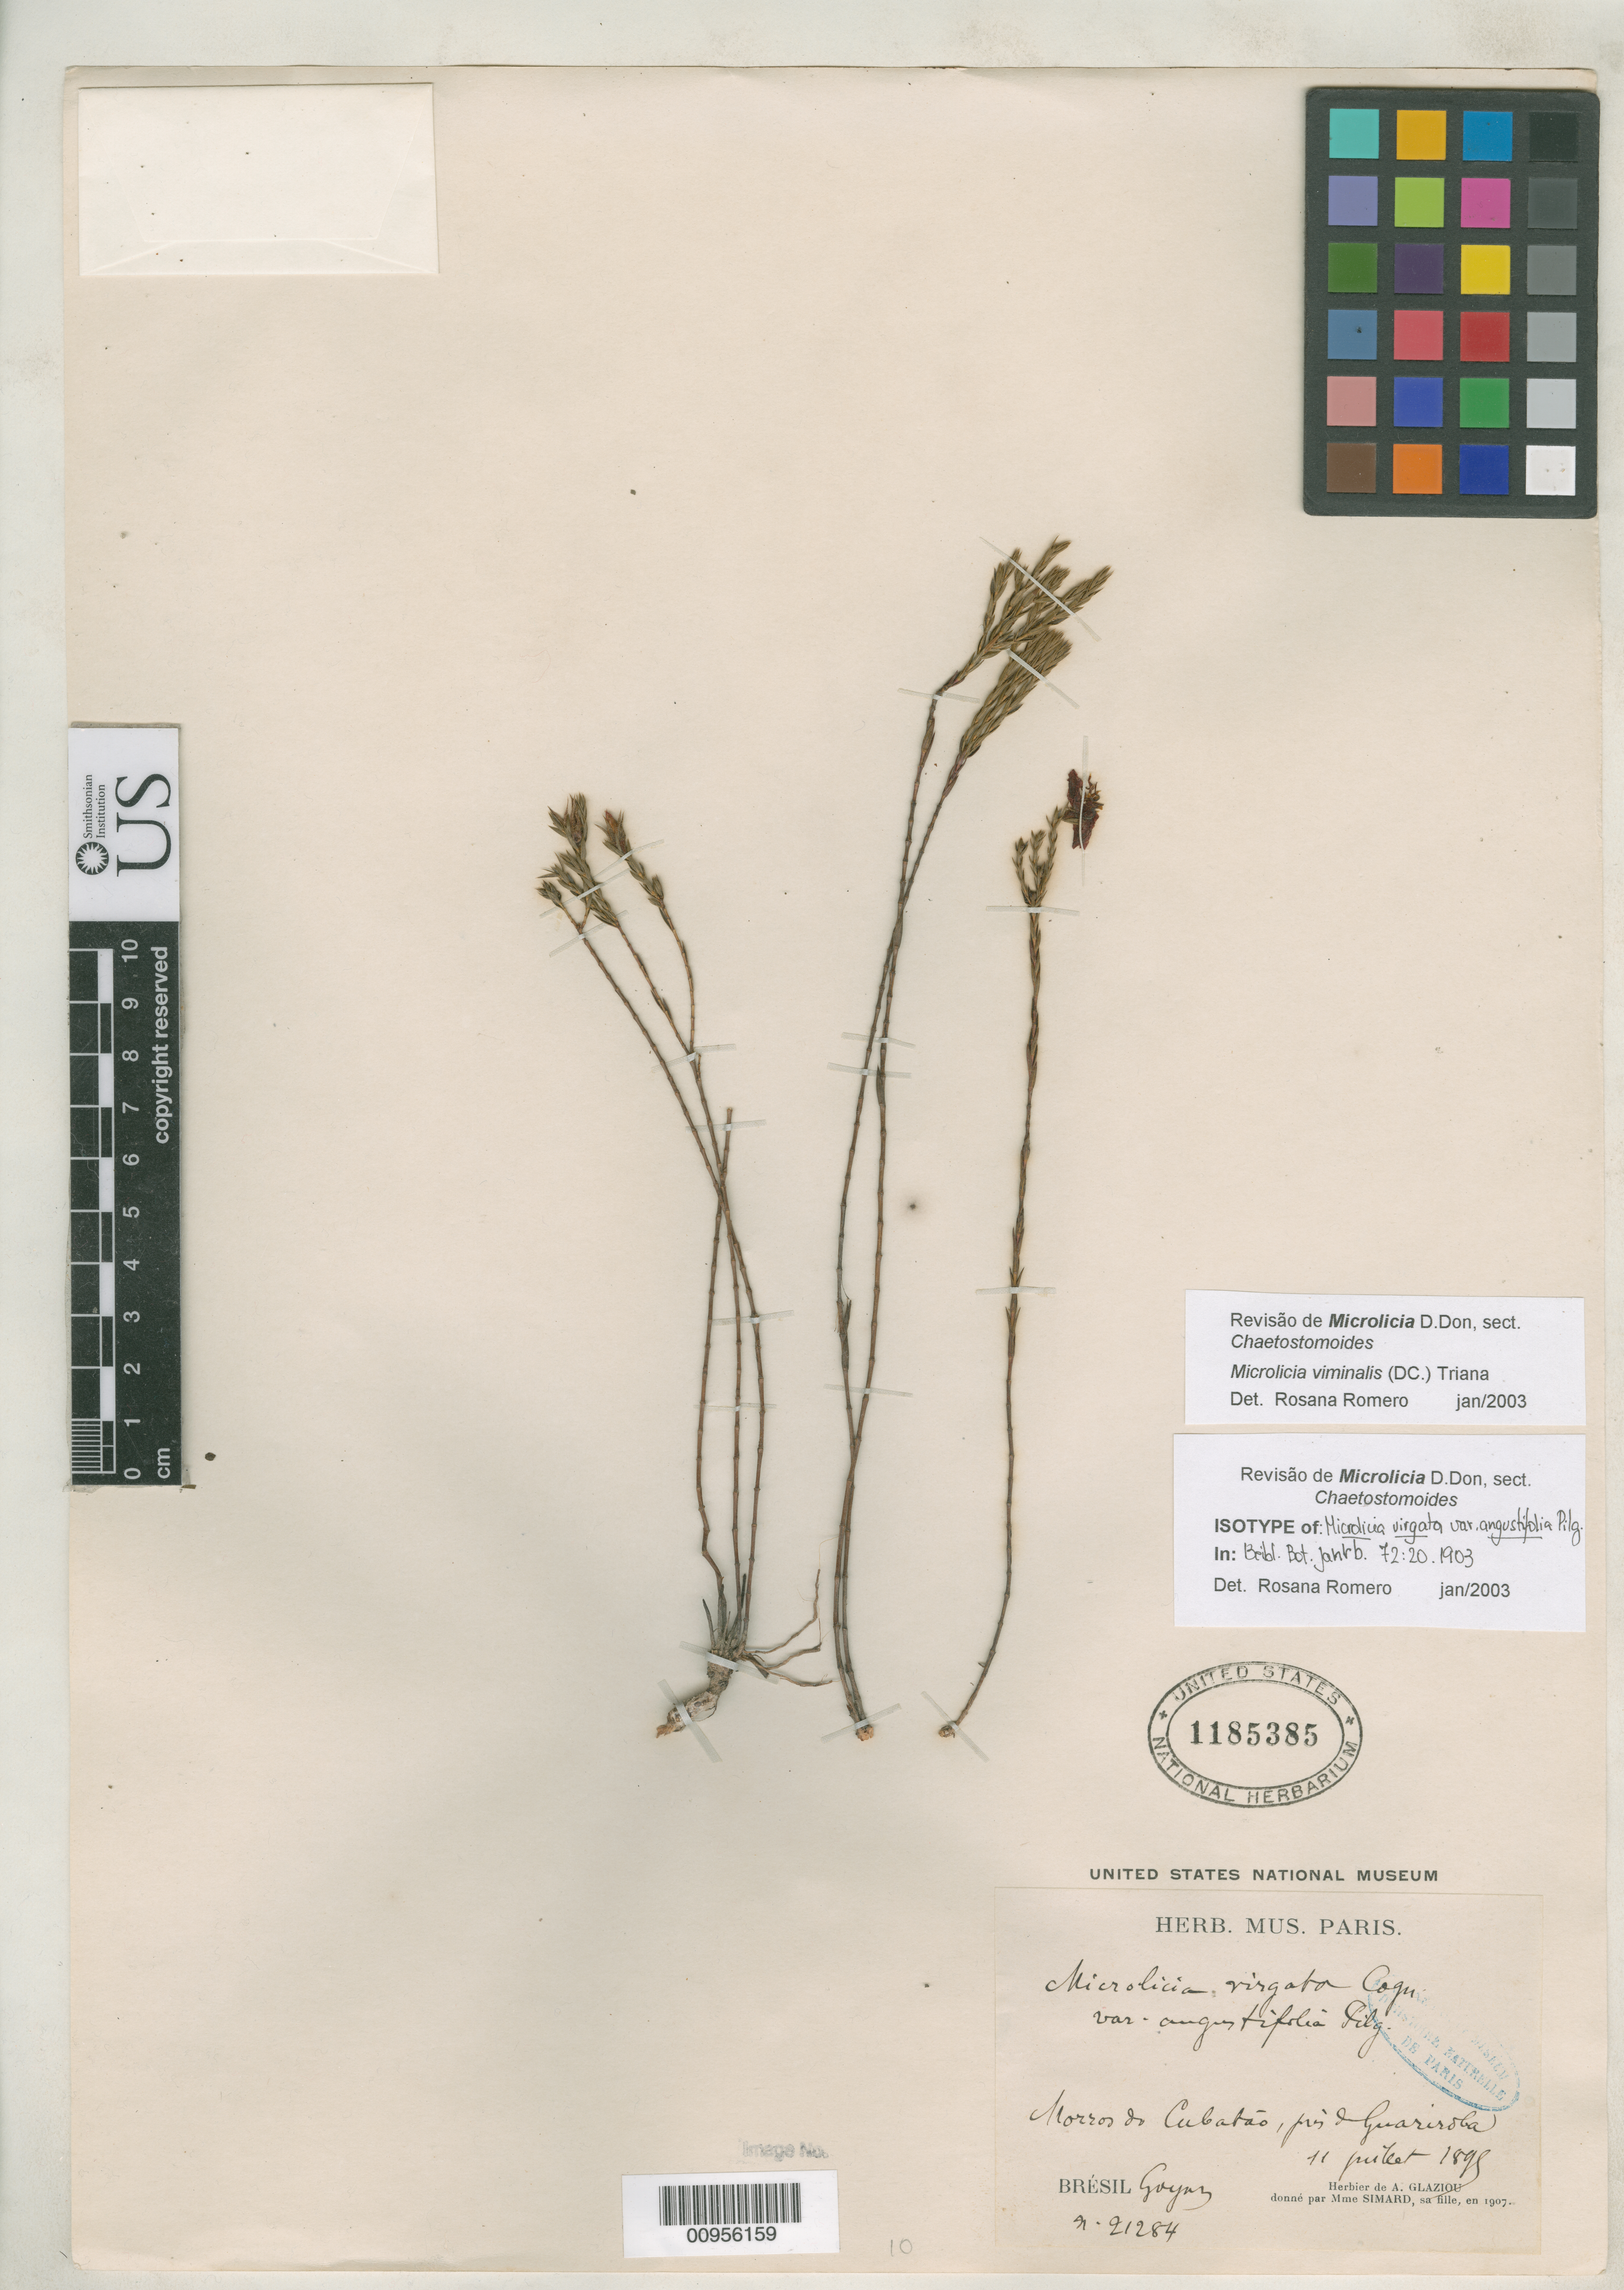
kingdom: Plantae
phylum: Tracheophyta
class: Magnoliopsida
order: Myrtales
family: Melastomataceae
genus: Microlicia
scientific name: Microlicia virgata var. angustifolia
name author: Pilg.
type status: Isotype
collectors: A. F. M. Glaziou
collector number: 21284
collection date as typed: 11 Jul 1895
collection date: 1895-07-11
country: Brazil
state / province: Goiás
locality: Morros do Cubatão, près de Guariroba.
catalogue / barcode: US 1185385